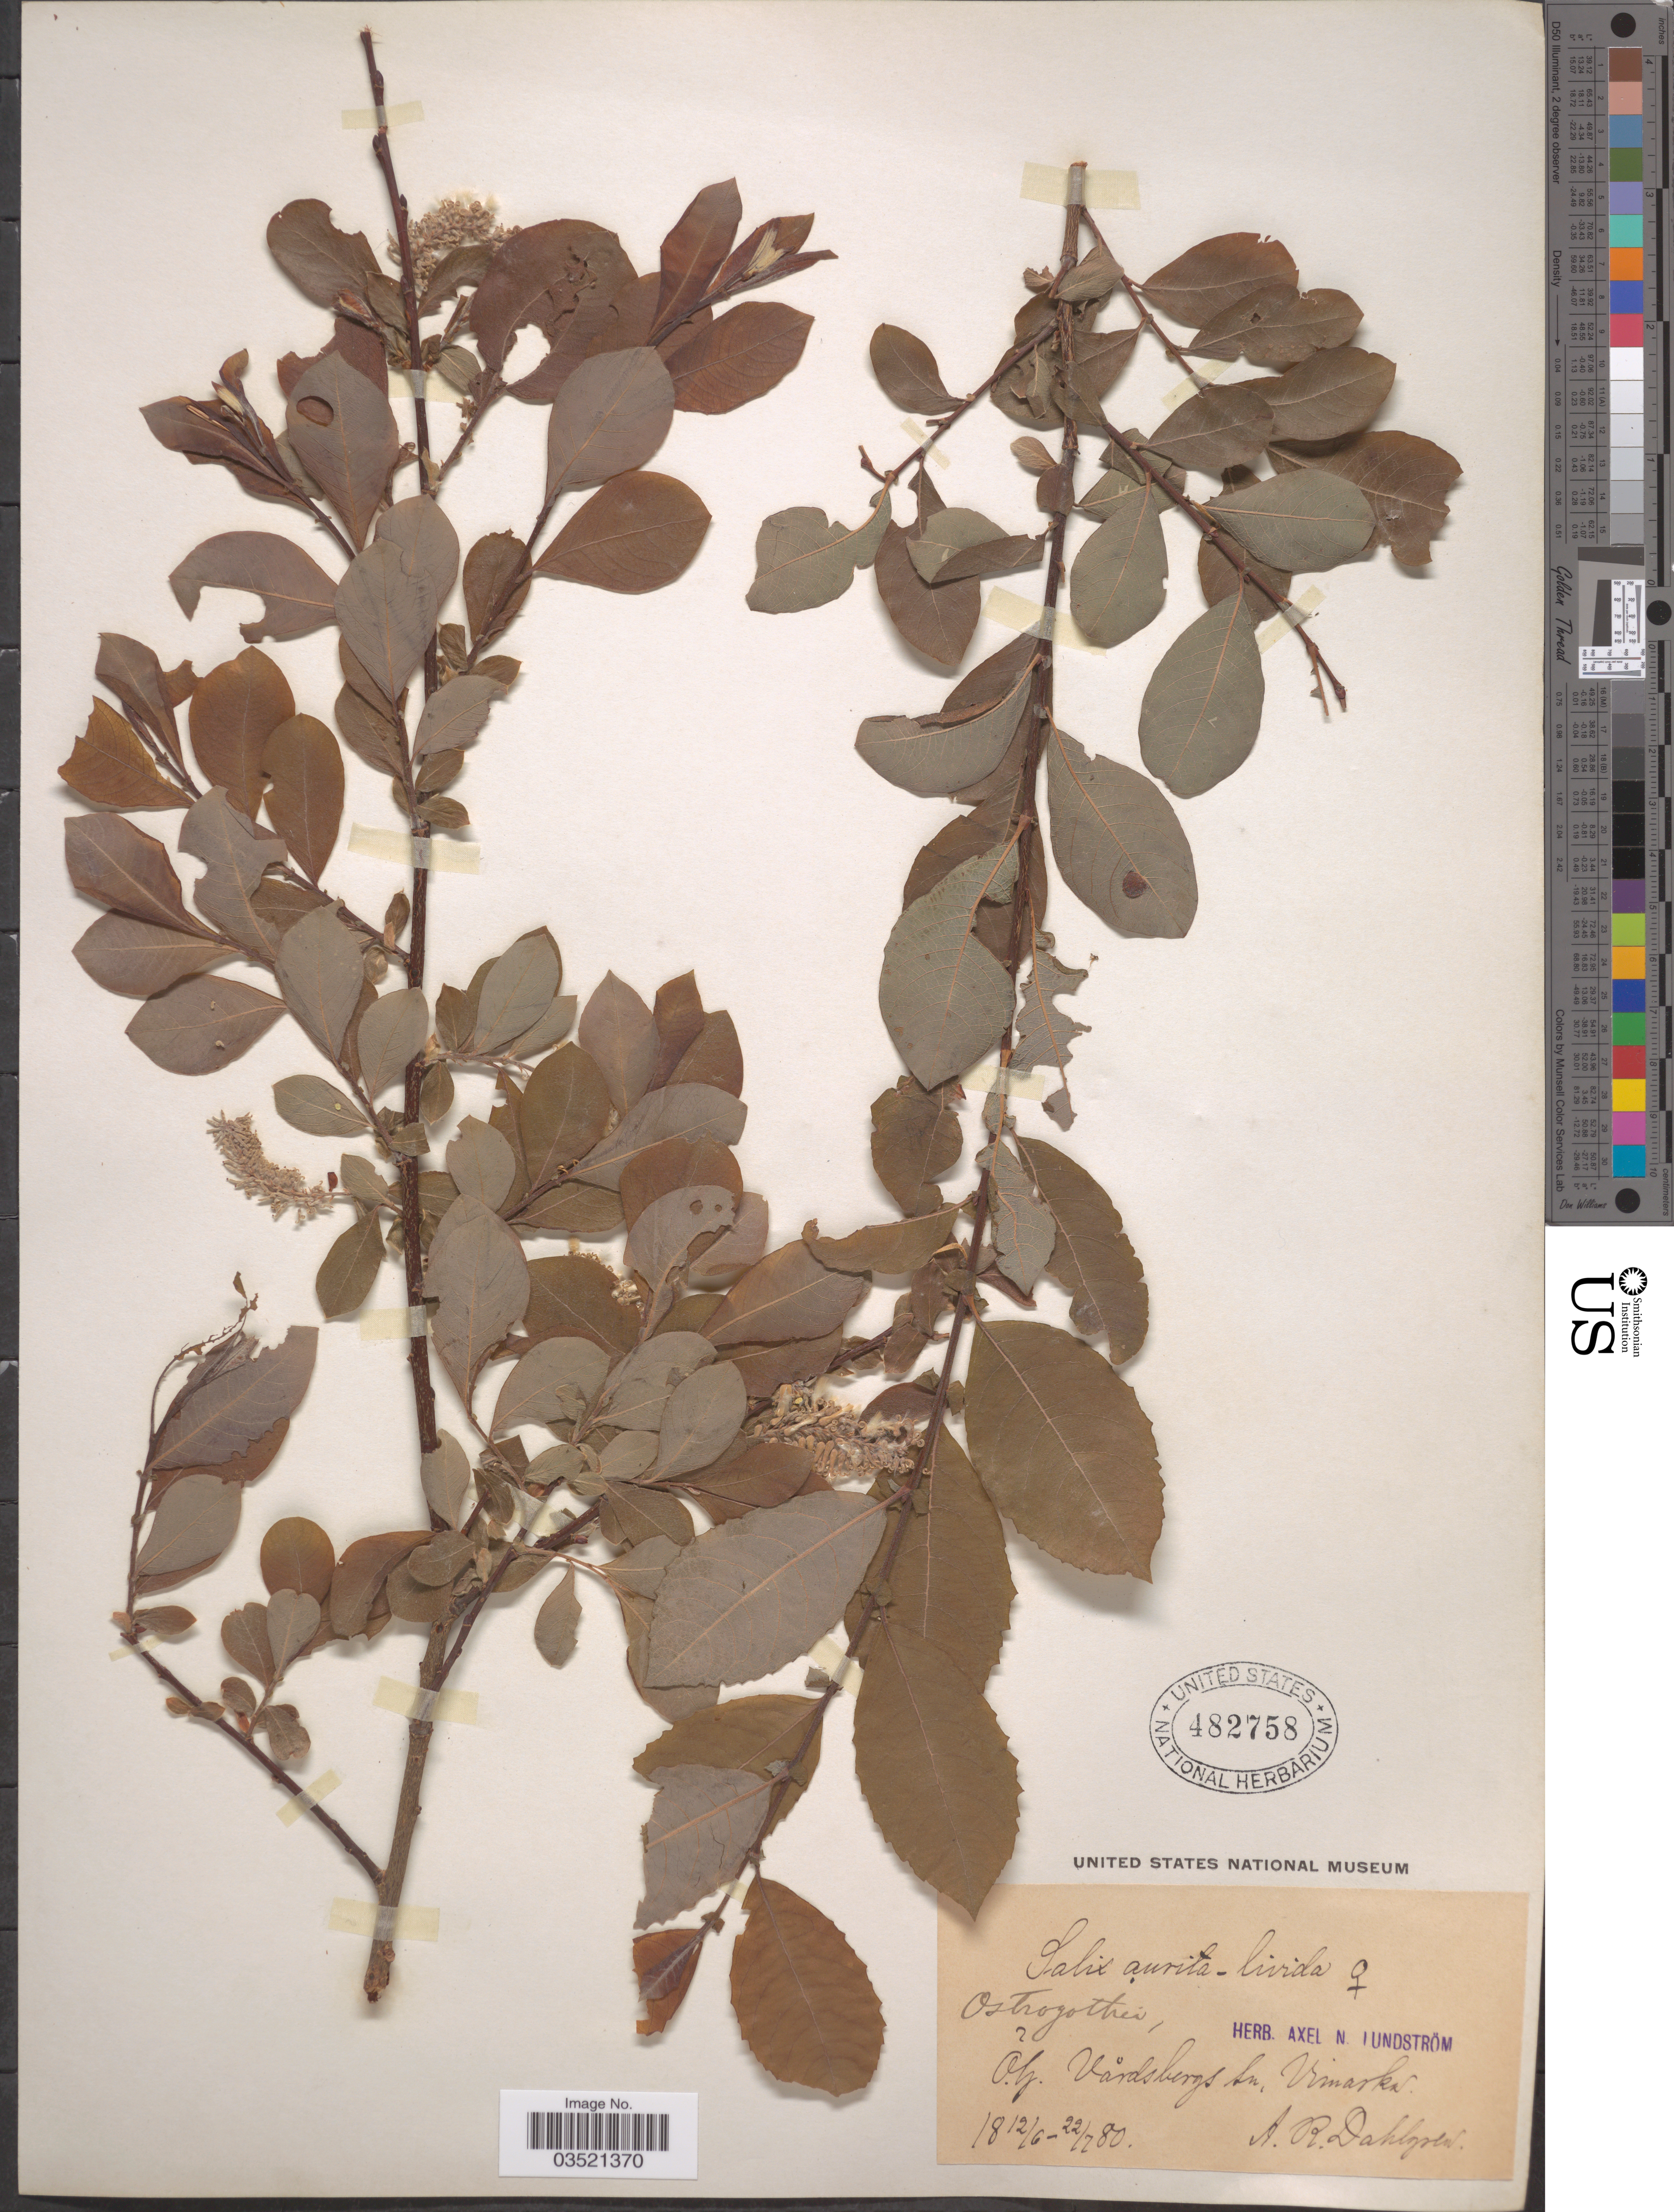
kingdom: Plantae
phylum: Tracheophyta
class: Magnoliopsida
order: Malpighiales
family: Salicaceae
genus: Salix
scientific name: Salix aurita x S. livida Wahlenb.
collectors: A. Dahlgren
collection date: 1880-06-12/1880-07-22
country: Sweden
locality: OG. Vårdsbergs sn. Vrimarka.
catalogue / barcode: US 482758